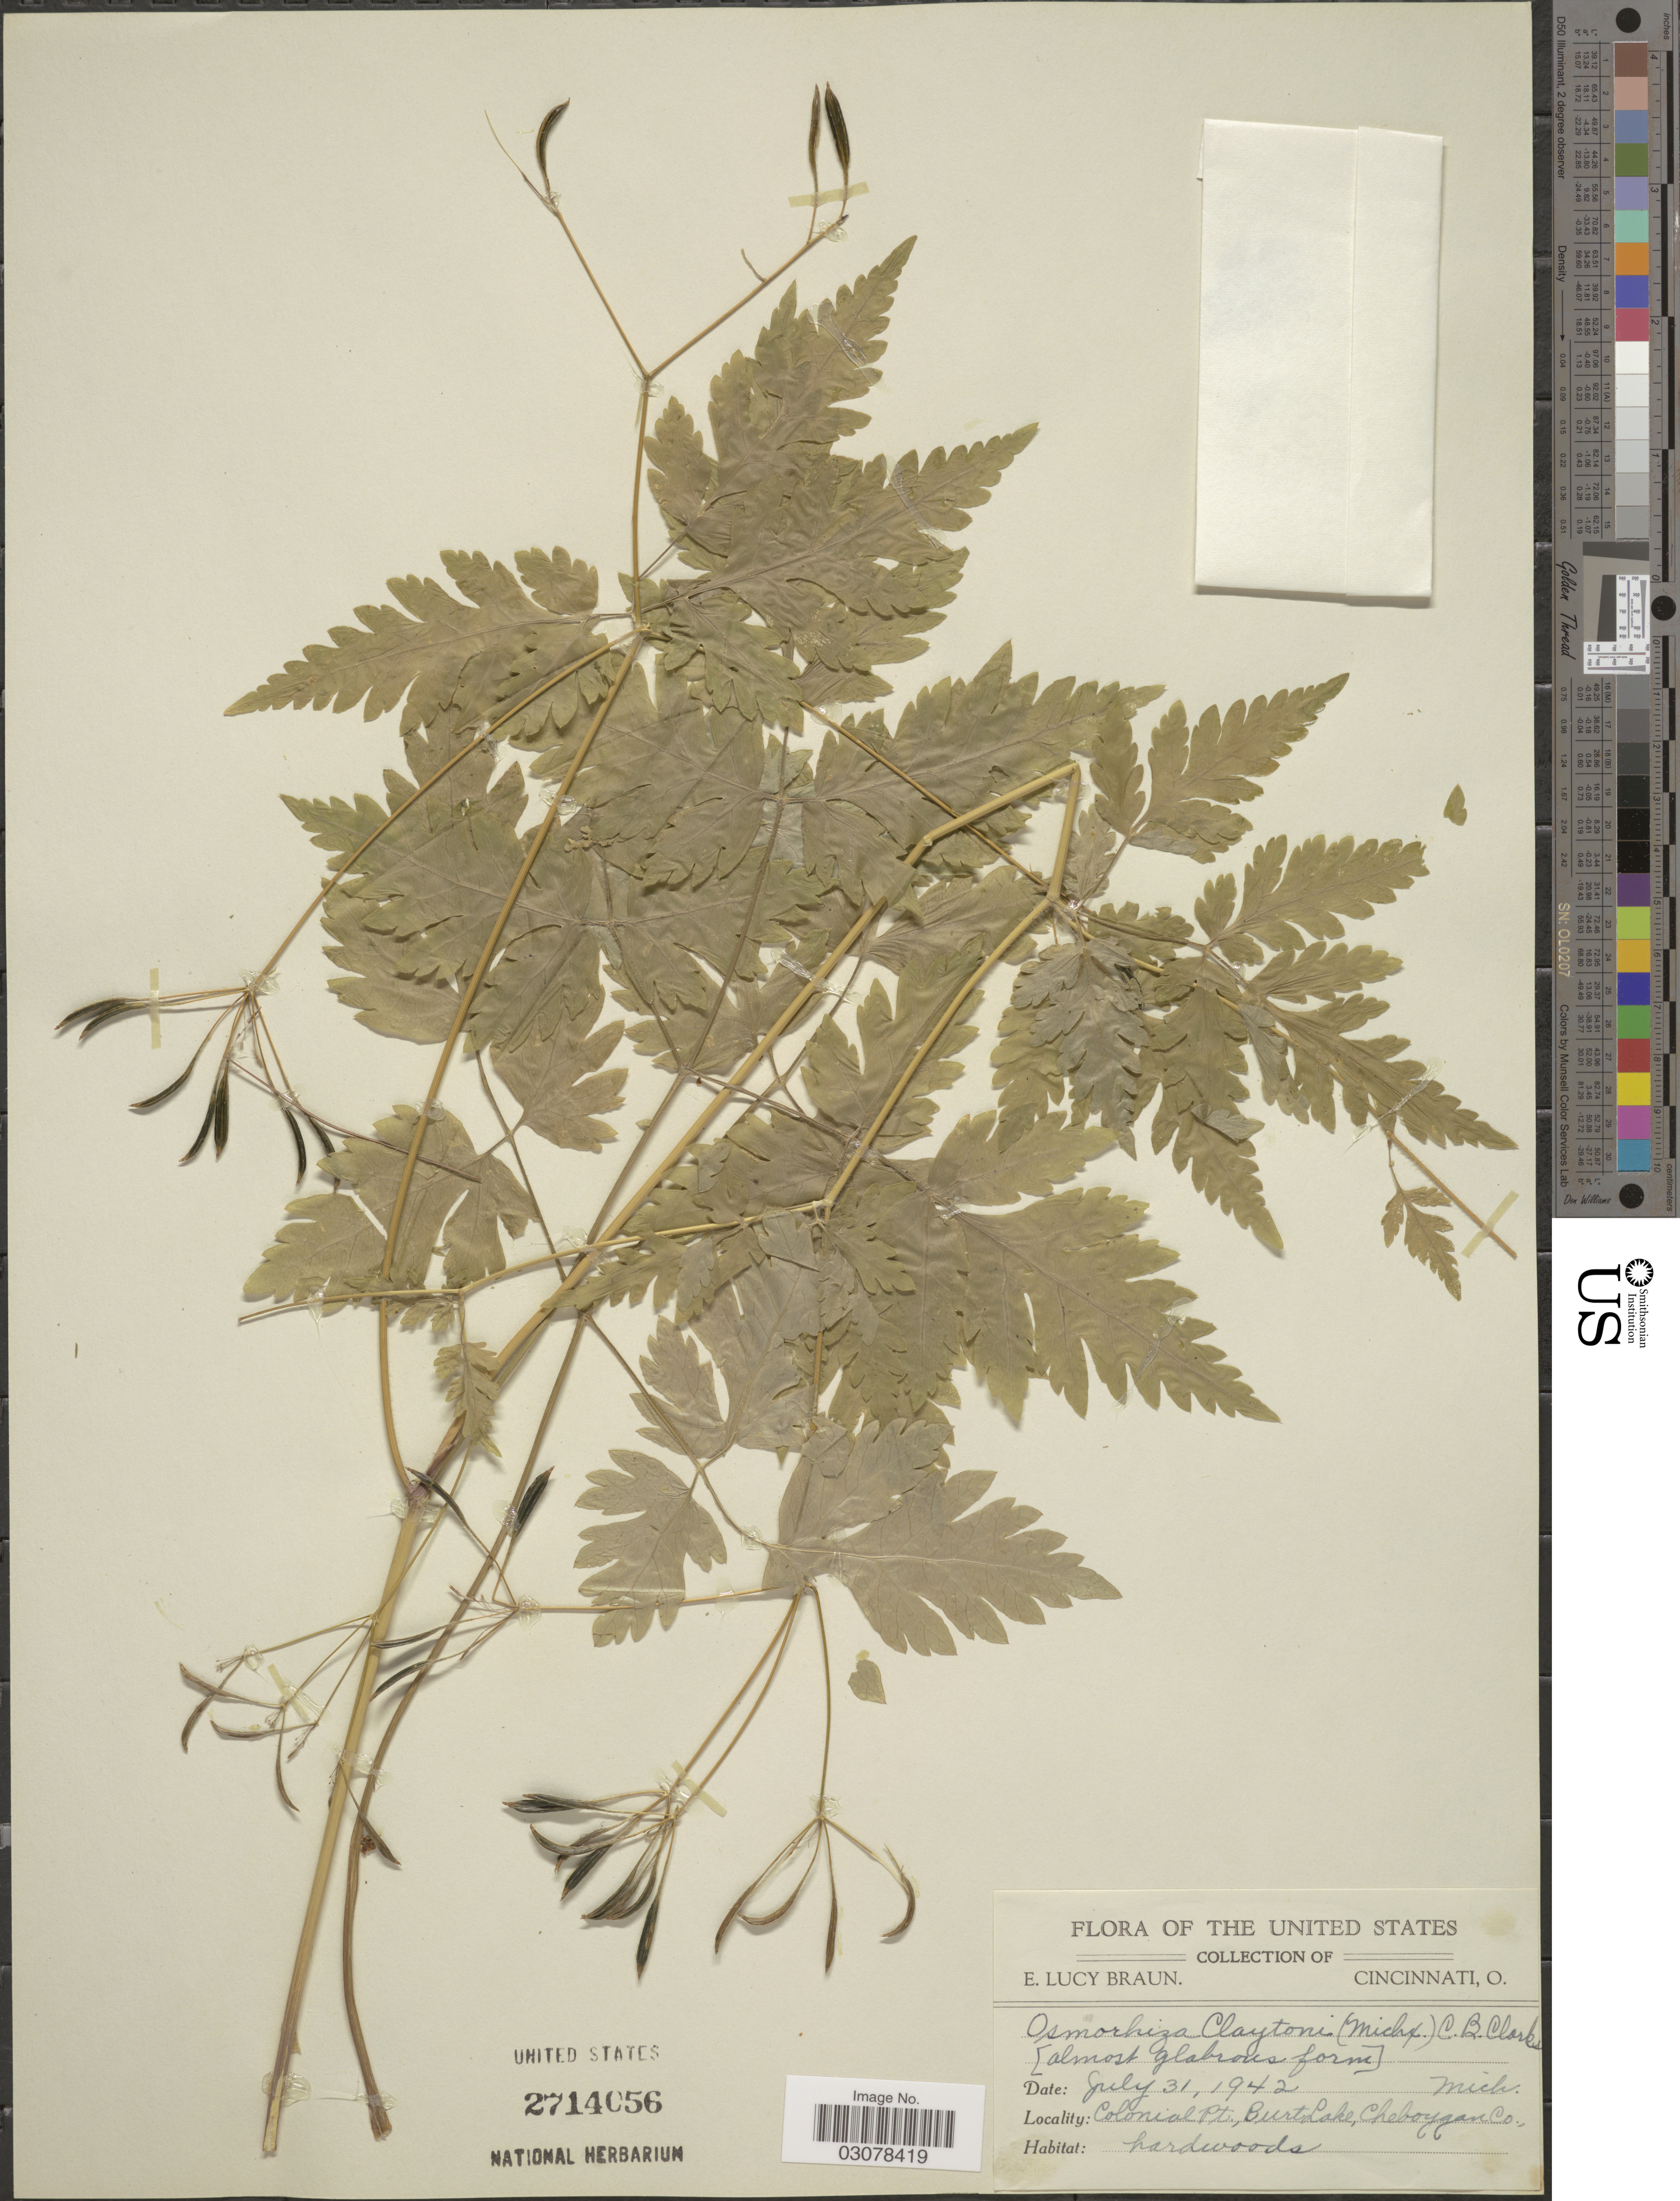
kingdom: Plantae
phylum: Tracheophyta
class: Magnoliopsida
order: Apiales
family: Apiaceae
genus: Osmorhiza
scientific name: Osmorhiza claytonii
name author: (Michx.) C.B. Clarke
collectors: E. L. Braun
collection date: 1942-07-31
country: United States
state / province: Michigan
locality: Colonial Pt., Burt Lake, Cheboygan Co.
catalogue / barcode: US 2714056